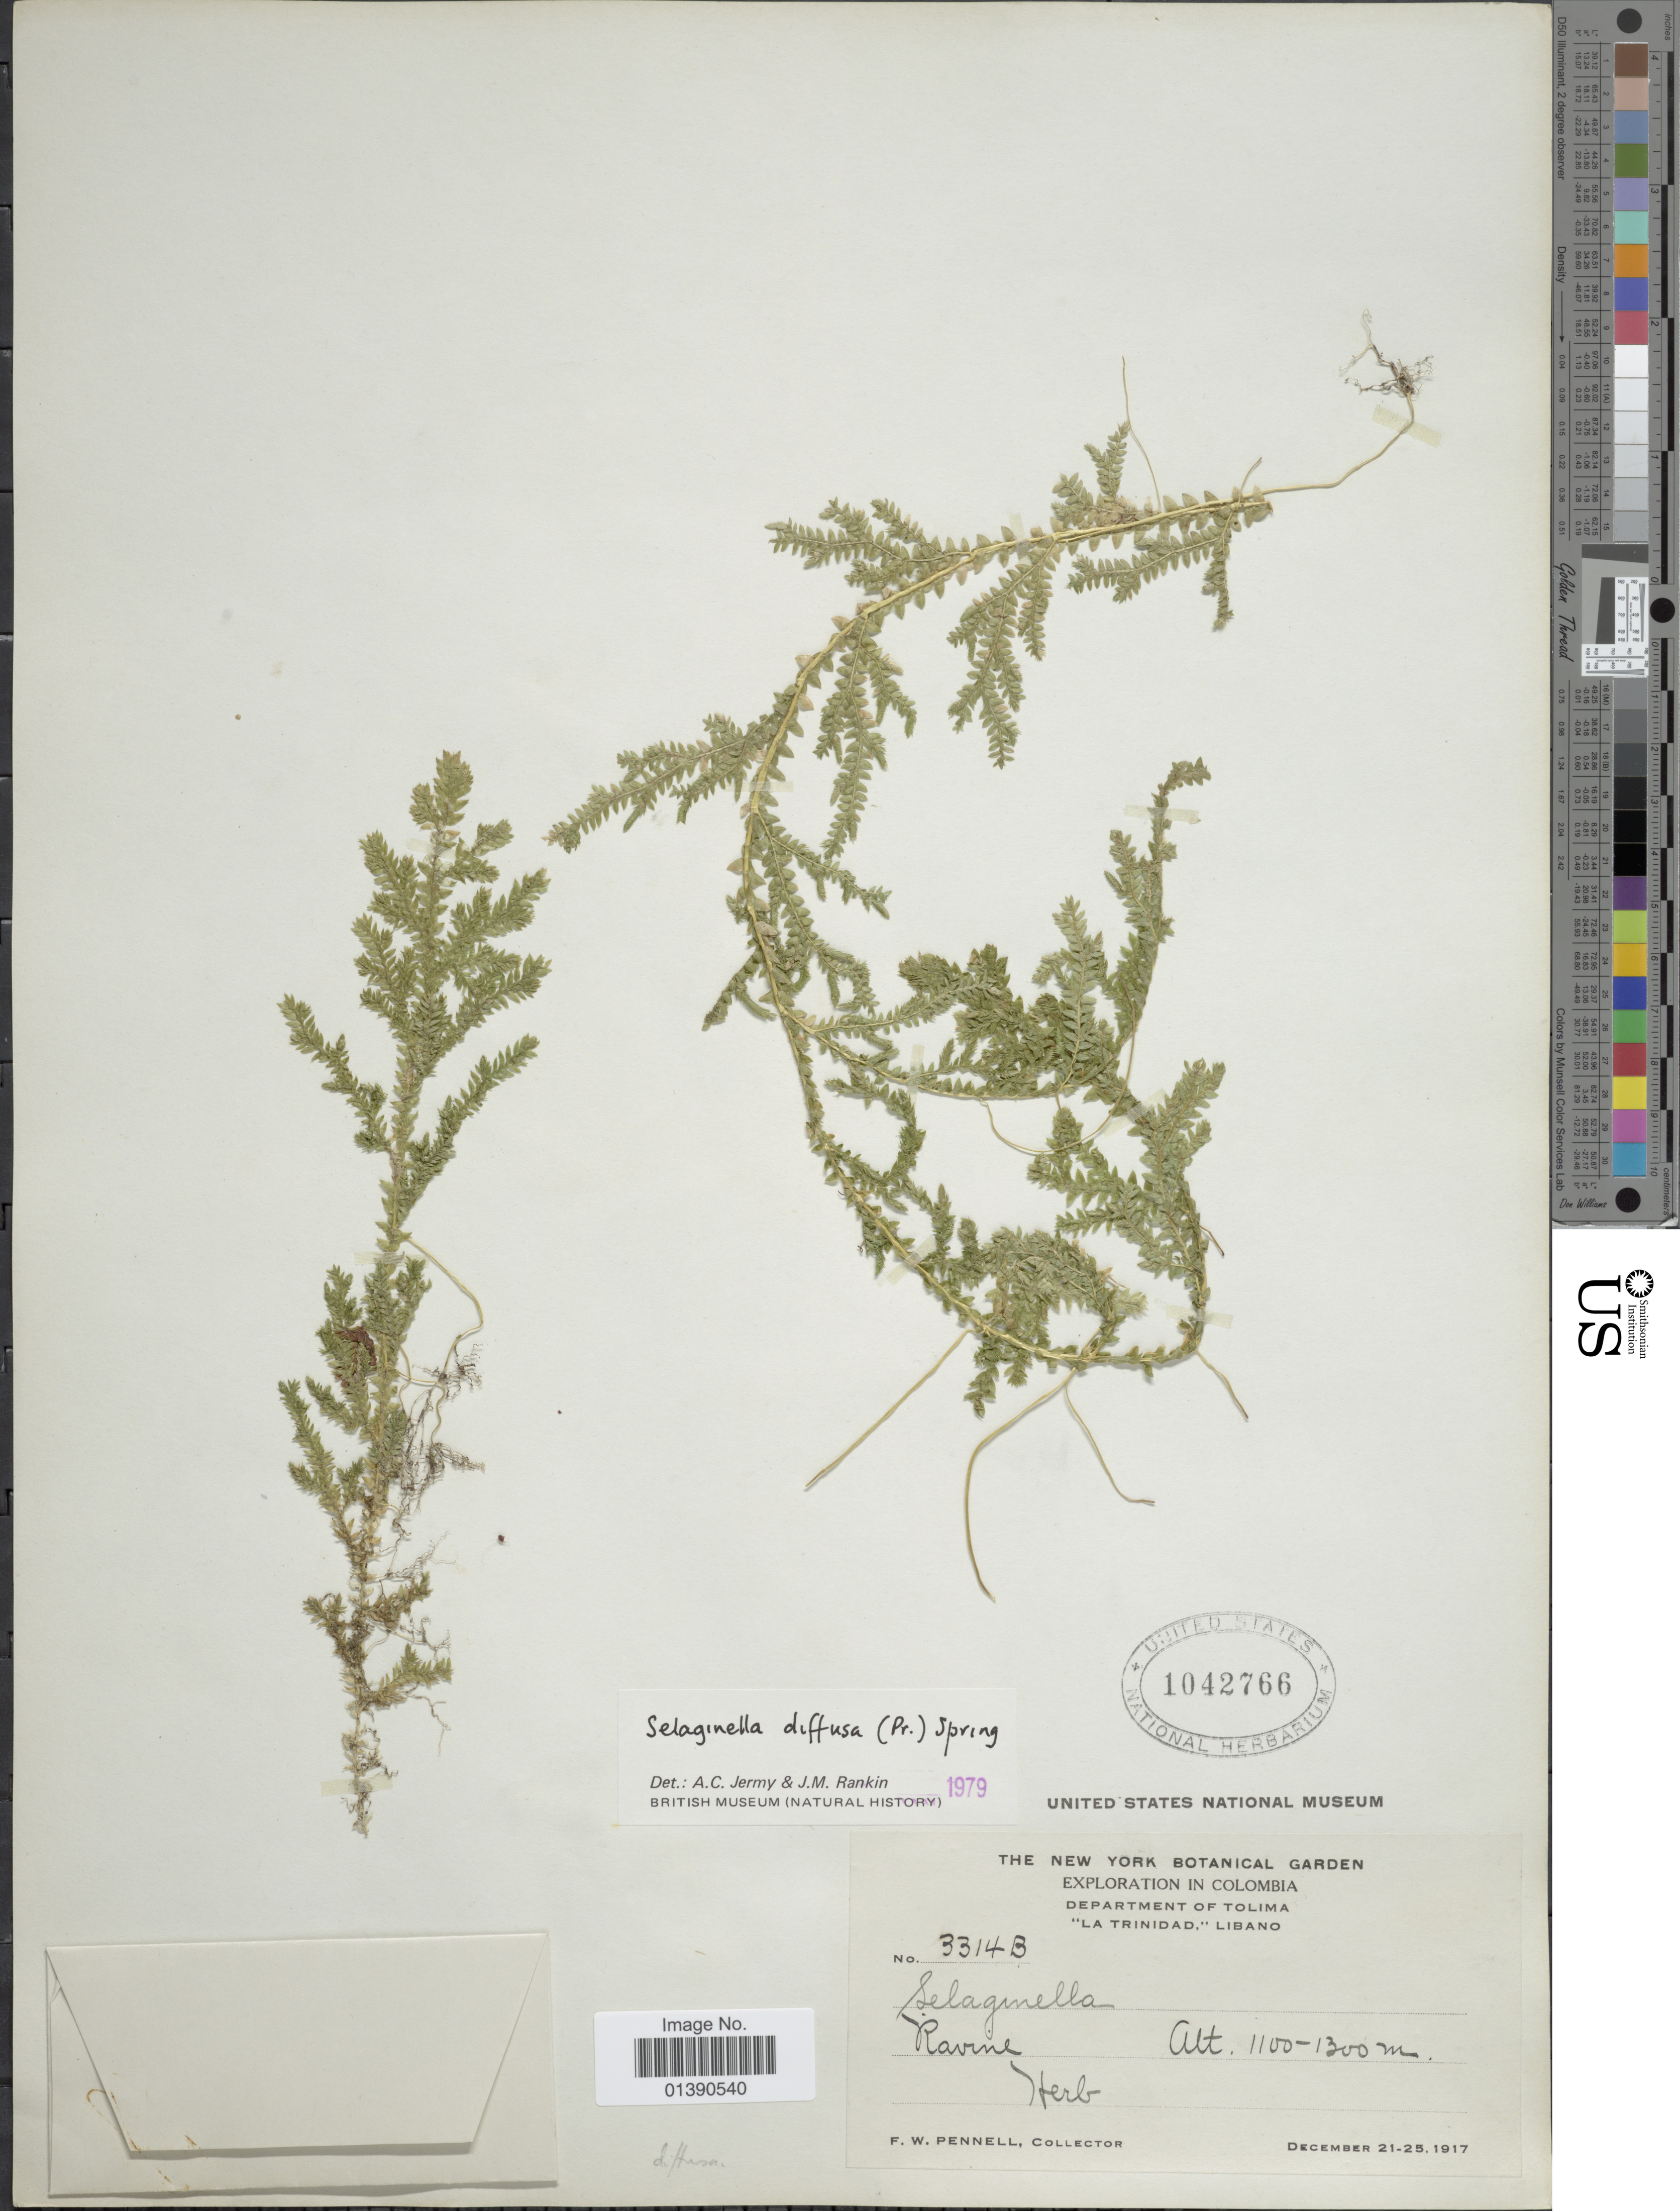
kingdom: Plantae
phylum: Tracheophyta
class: Lycopodiopsida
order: Selaginellales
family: Selaginellaceae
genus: Selaginella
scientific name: Selaginella diffusa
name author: (C. Presl) Spring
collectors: F. W. Pennell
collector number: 3314B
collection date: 1917-12-21/1917-12-25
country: Colombia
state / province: Tolima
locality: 'La Trinidad', Libano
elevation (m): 1100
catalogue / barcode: US 1042766